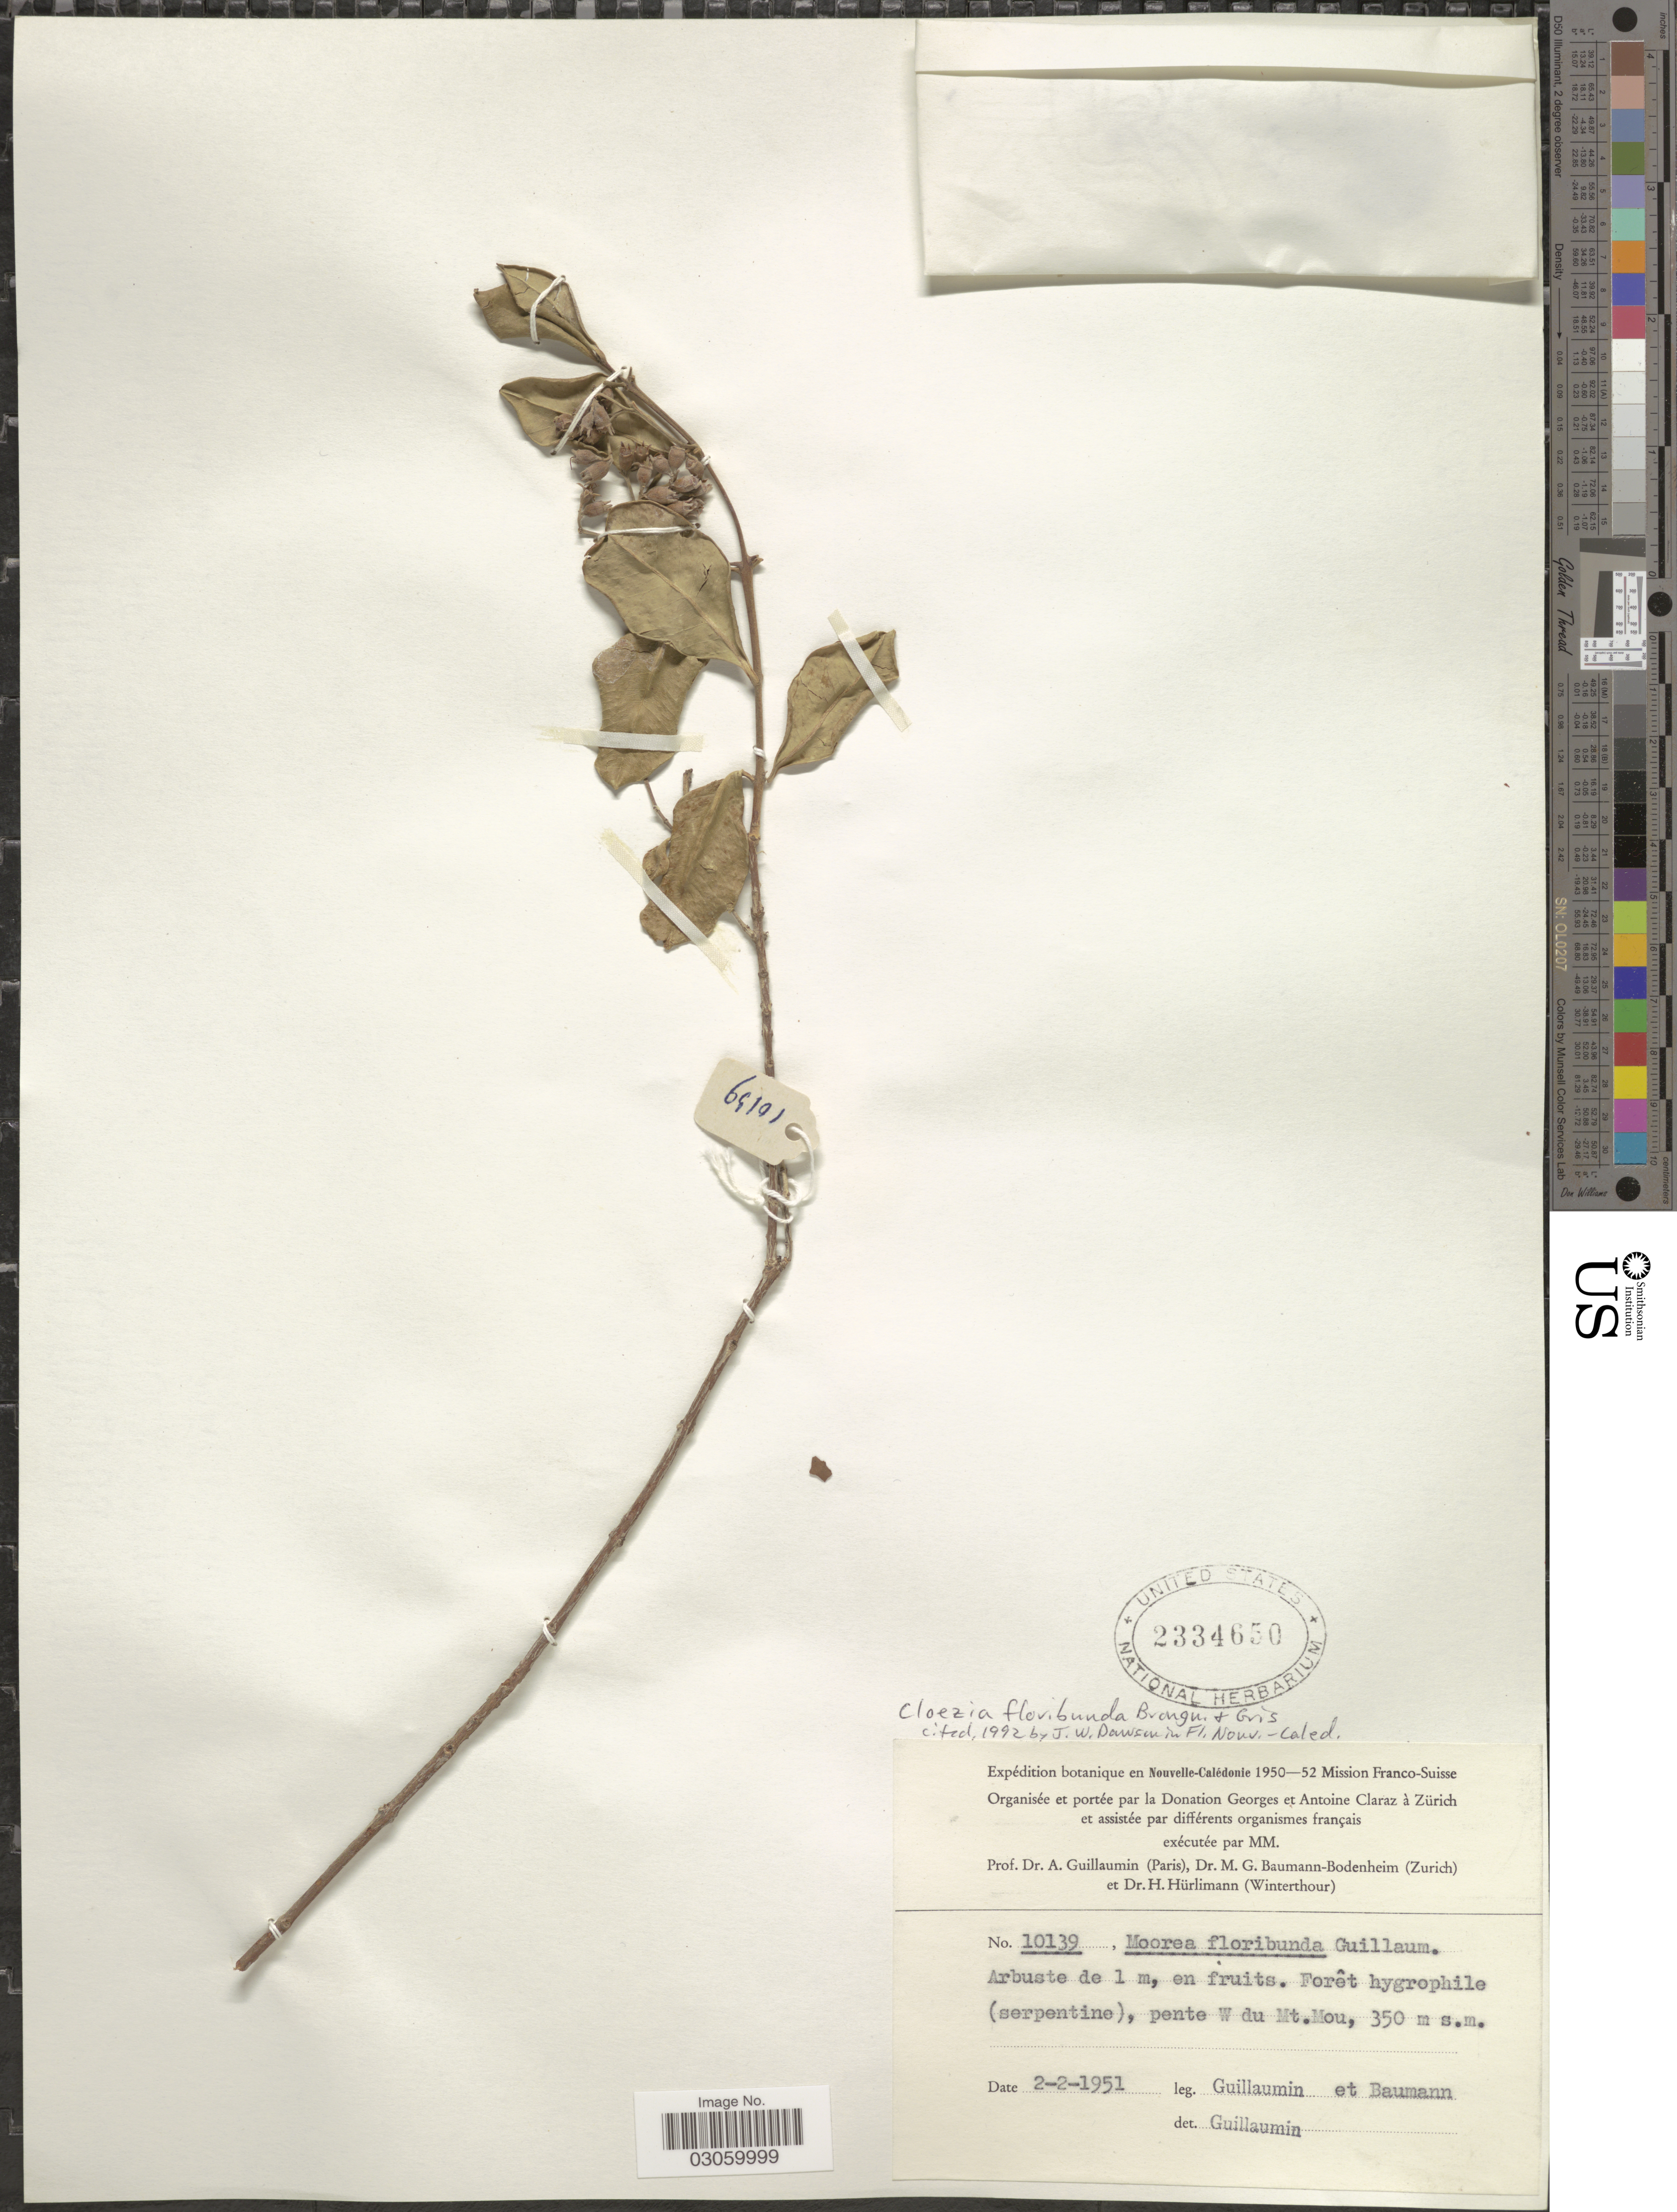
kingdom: Plantae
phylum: Tracheophyta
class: Magnoliopsida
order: Myrtales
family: Myrtaceae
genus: Cloezia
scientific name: Cloezia floribunda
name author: Brongn. & Gris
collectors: A. Guillaumin & M. G. Baumann-Bodenheim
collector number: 10139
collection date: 1951-02-02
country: New Caledonia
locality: Nouvelle-Calédonie, Forêt hygrophile (serpentine), pente W du Mt. Mou.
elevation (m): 350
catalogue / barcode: US 2334650